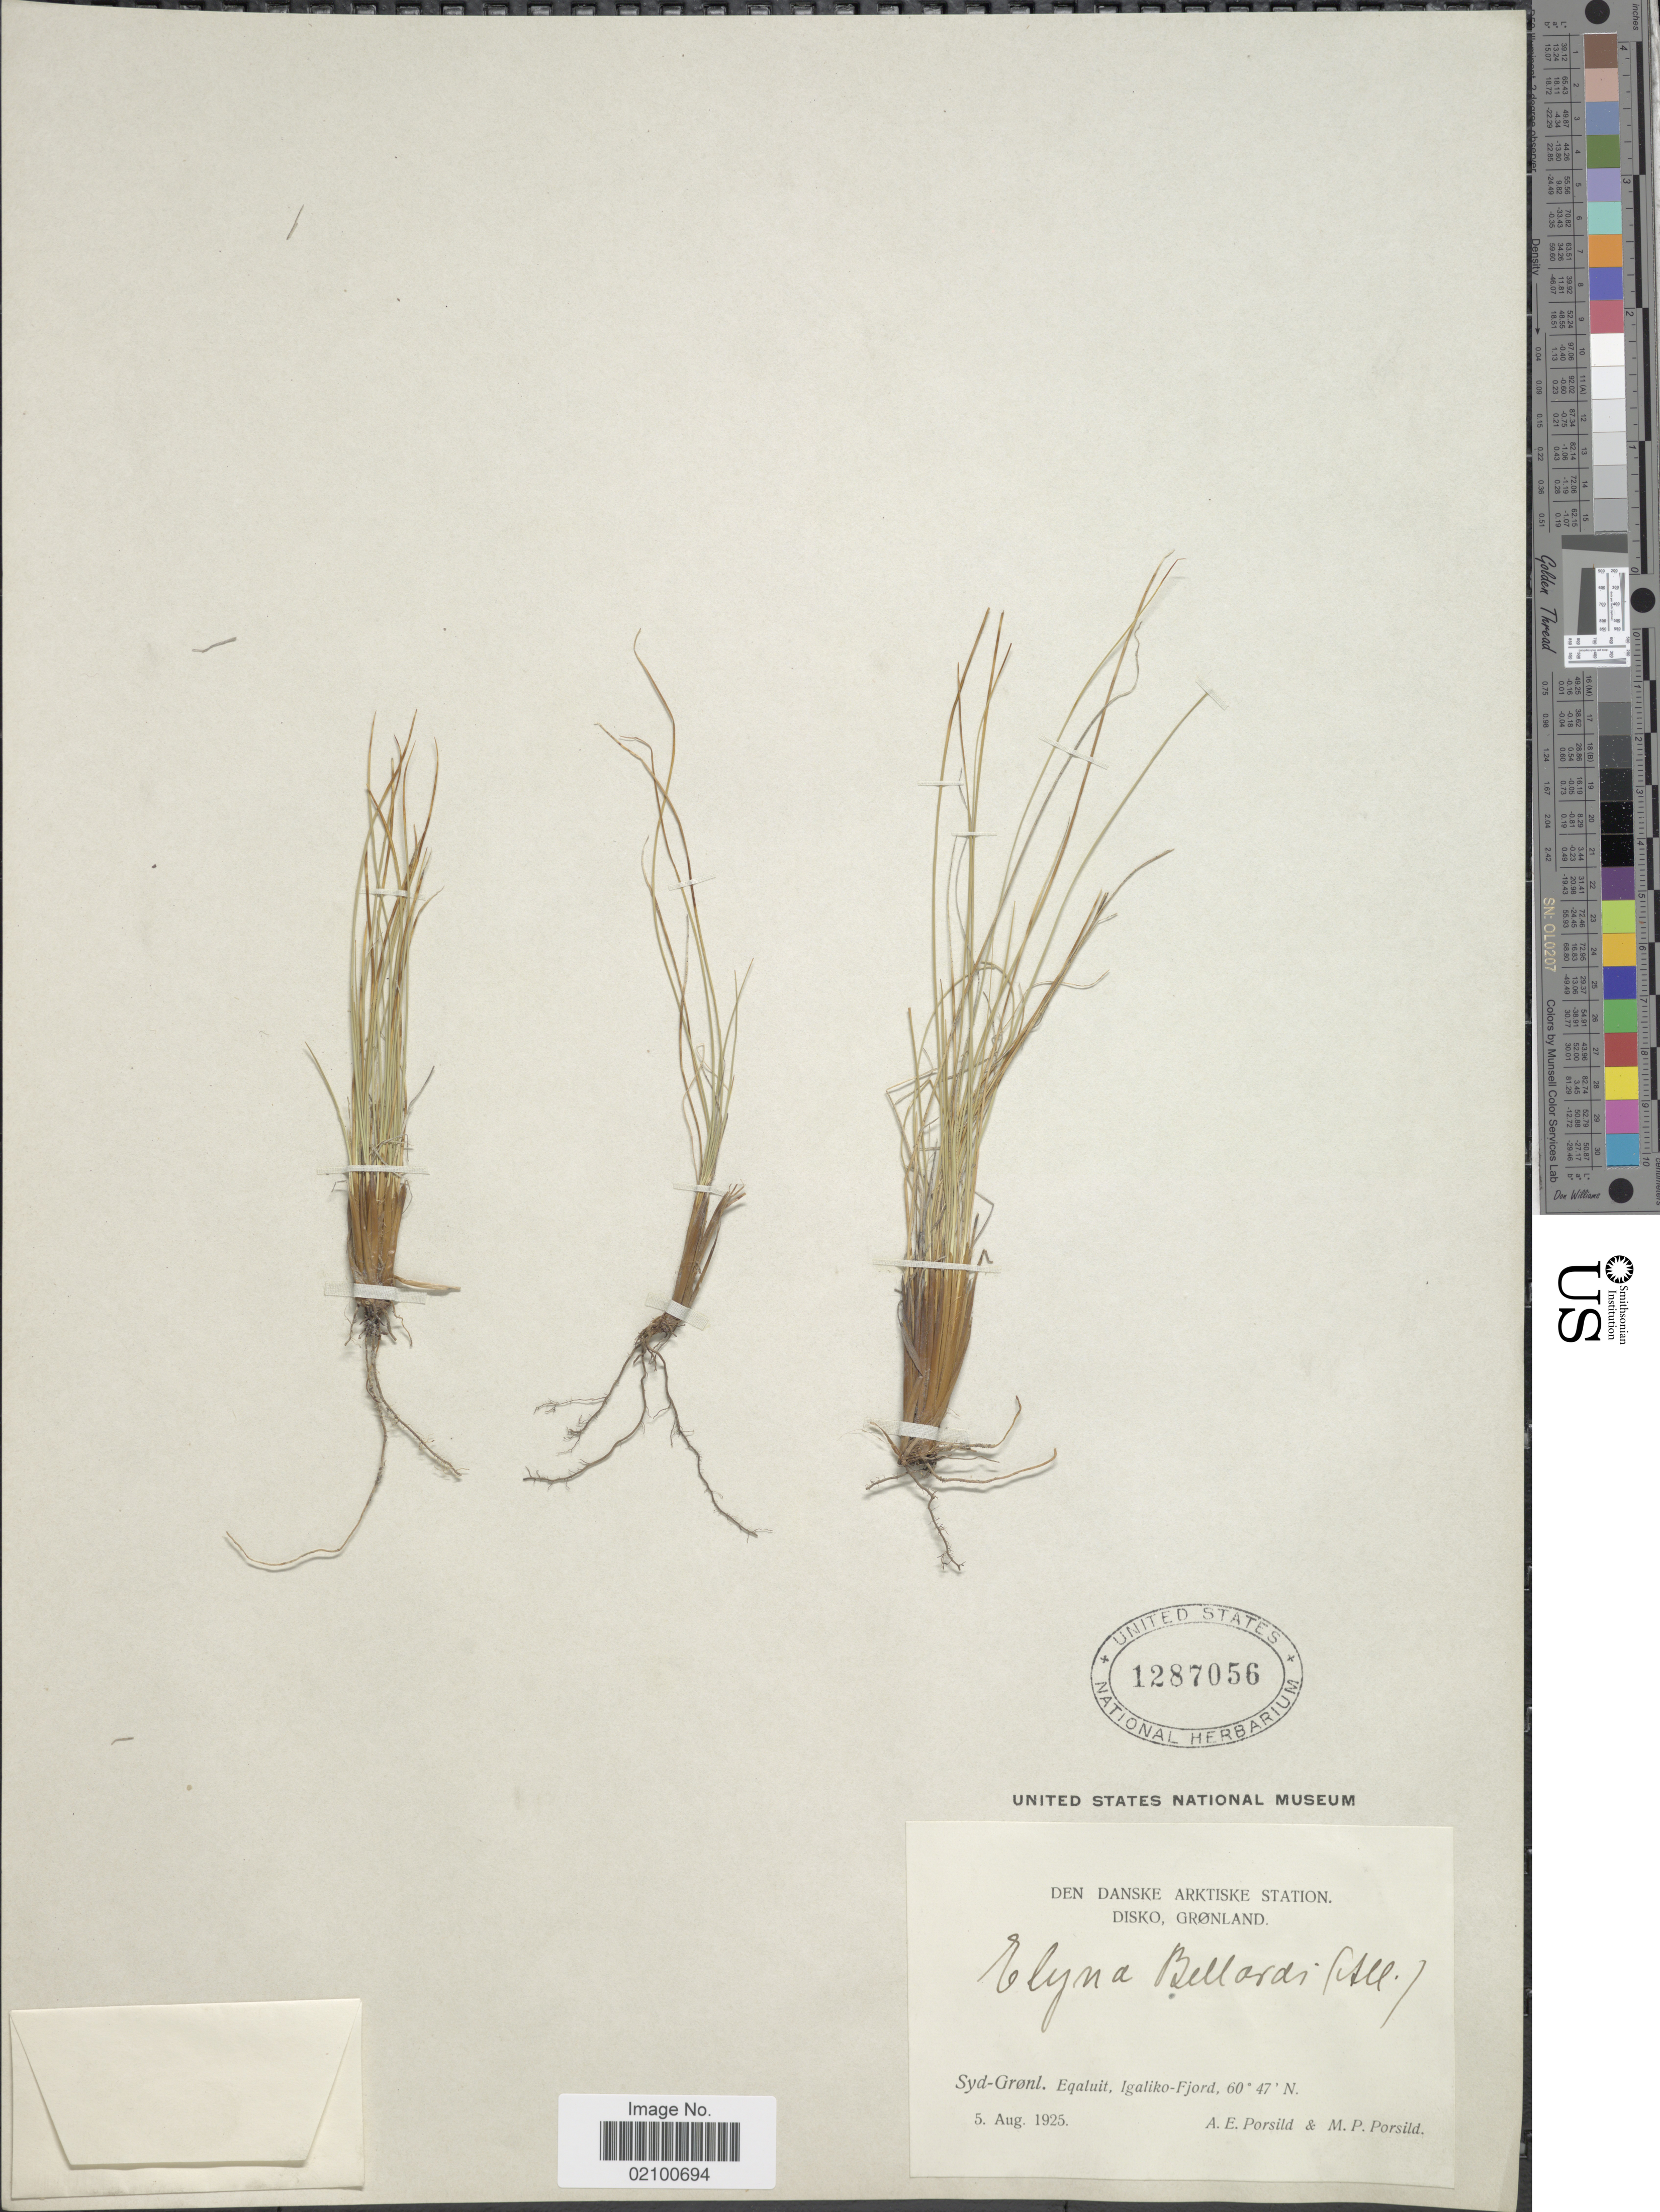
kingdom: Plantae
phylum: Tracheophyta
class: Liliopsida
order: Poales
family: Cyperaceae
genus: Carex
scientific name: Carex myosuroides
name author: Vill.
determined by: Strong, M. T., (US), Smithsonian Institution - National Museum of Natural History (UNITED STATES)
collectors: A. E. Porsild & M. P. Porsild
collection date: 1925-08-05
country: Greenland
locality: Disko, Gronland, Syd-Gronl., Eqaluit, Igaliko-Fjord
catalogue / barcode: US 1287056